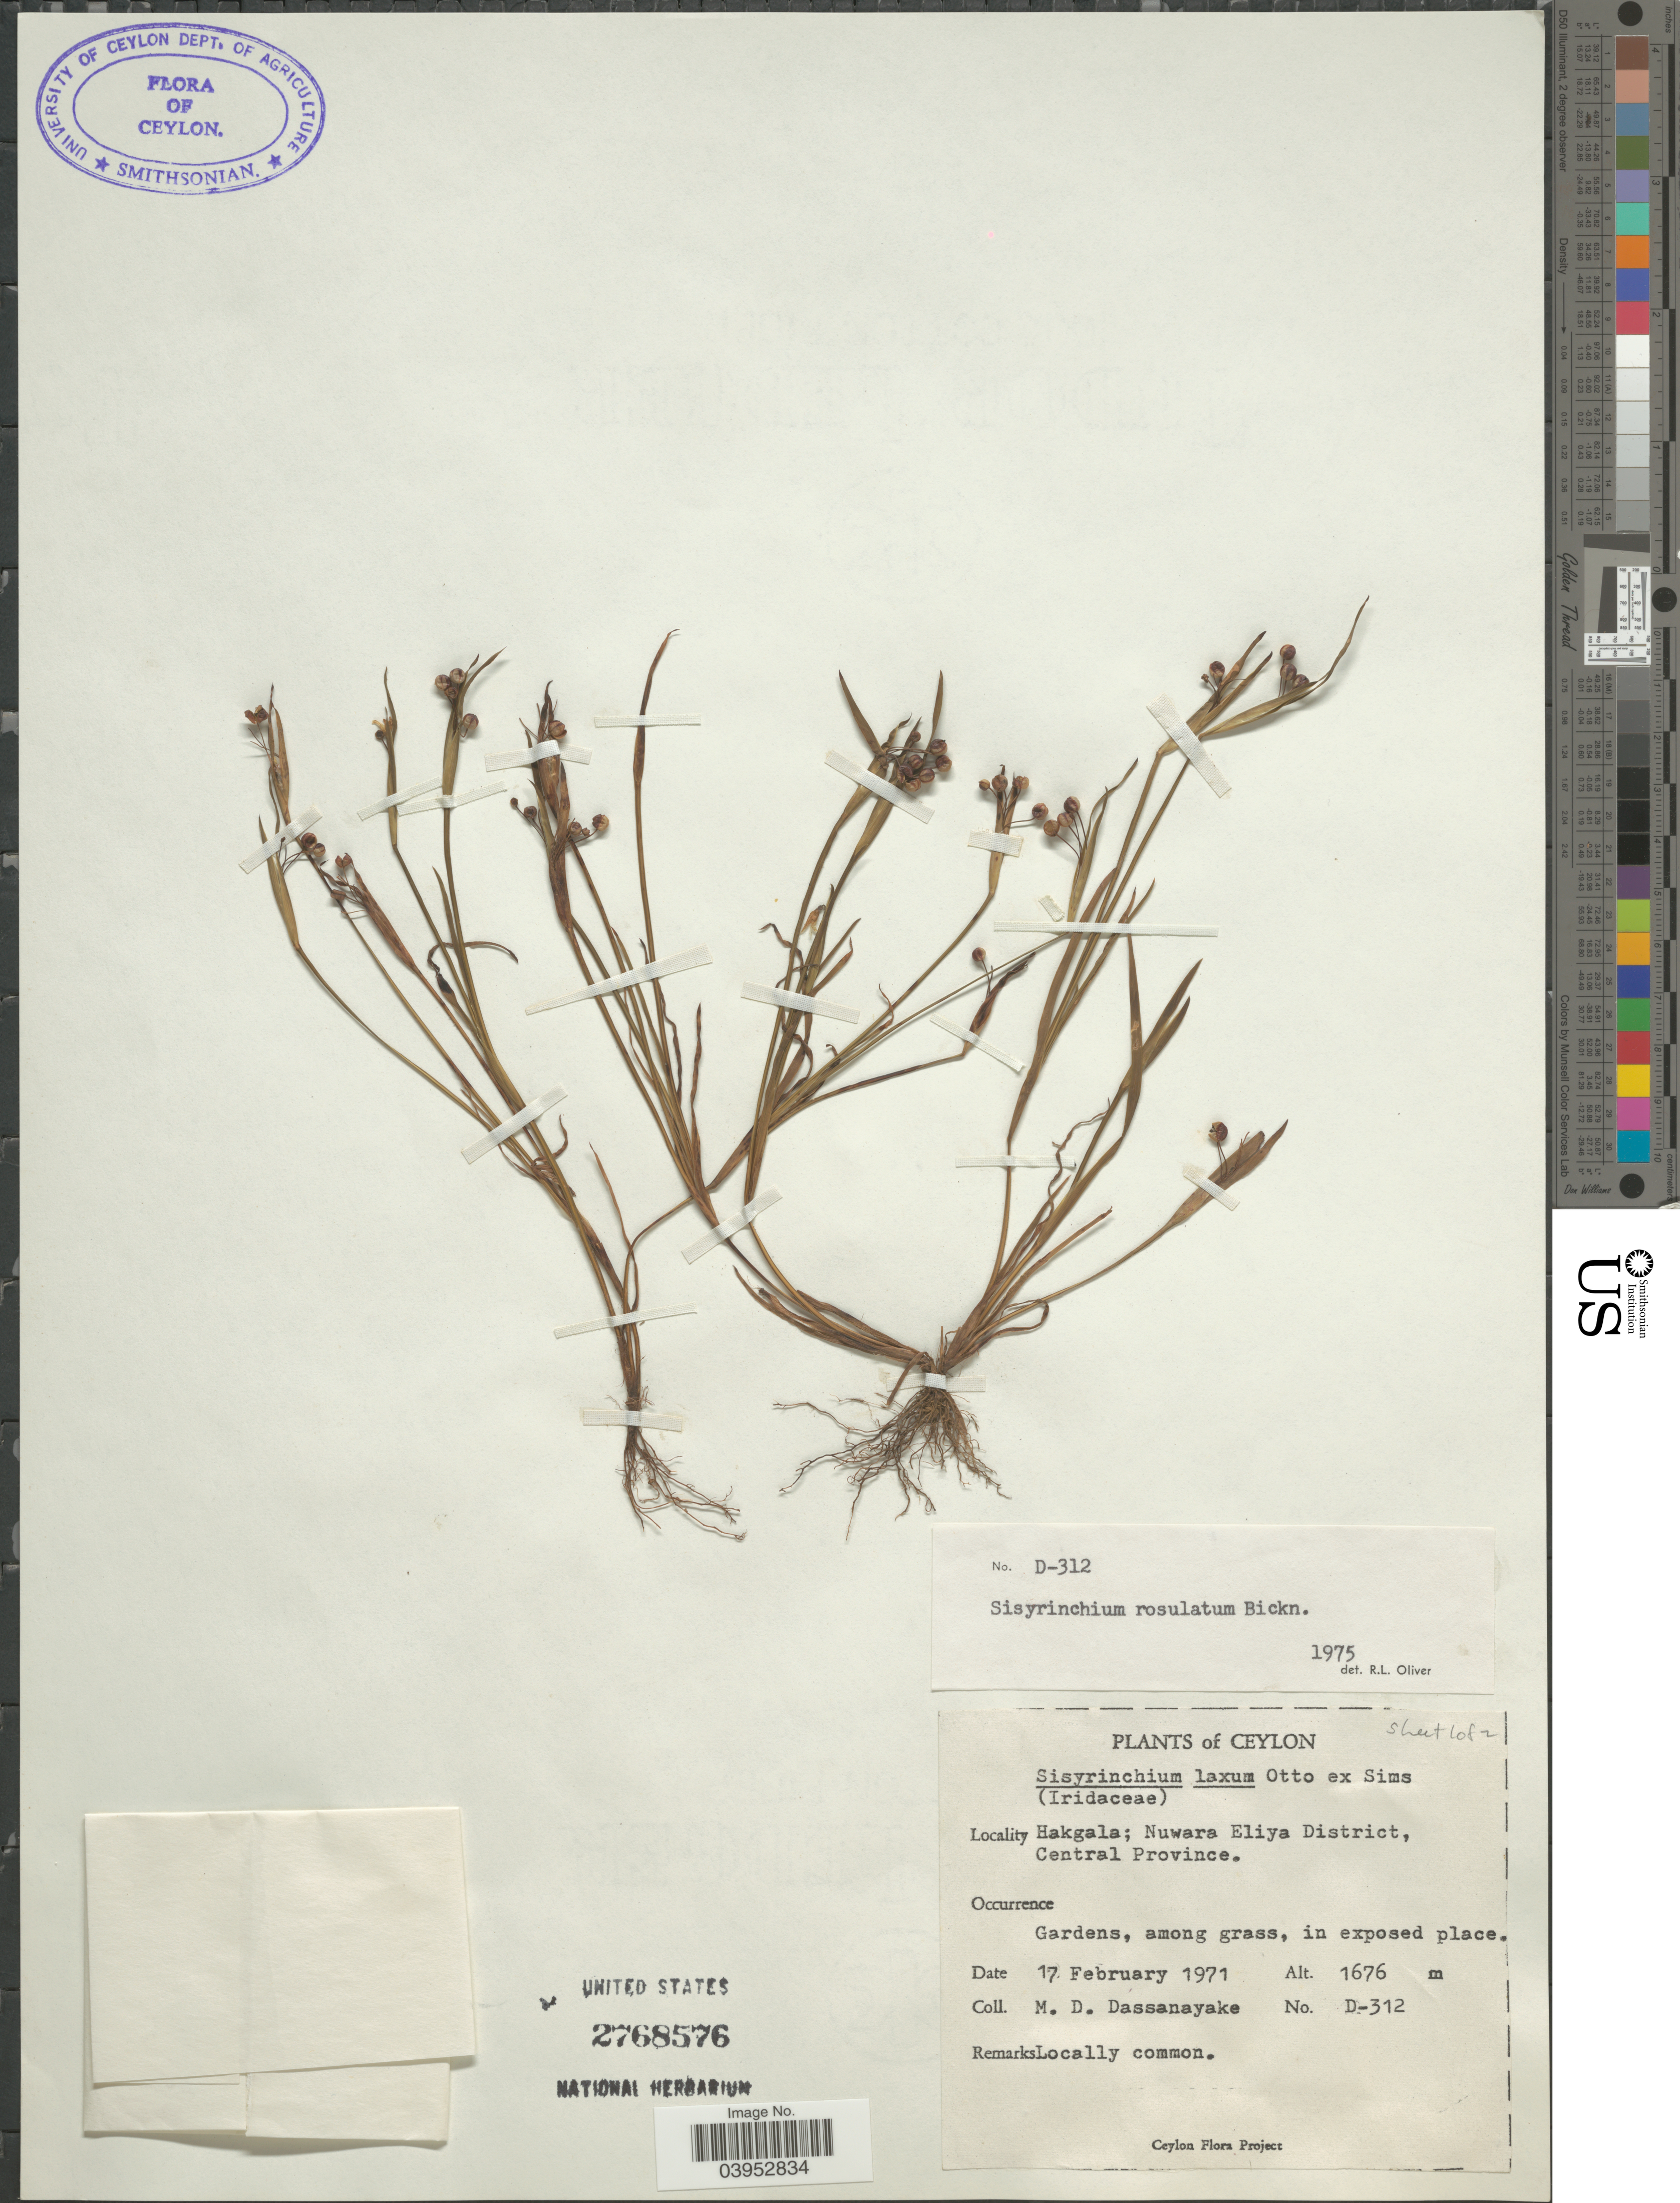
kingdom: Plantae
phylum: Tracheophyta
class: Liliopsida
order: Asparagales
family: Iridaceae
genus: Sisyrinchium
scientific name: Sisyrinchium iridifolium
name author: Kunth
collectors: M. D. Dassanayake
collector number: D-312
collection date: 1971-02-17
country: Sri Lanka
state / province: Central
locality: Ceylon. Hakgala; Nuwara Eliya District.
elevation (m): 1676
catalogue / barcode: US 2768576